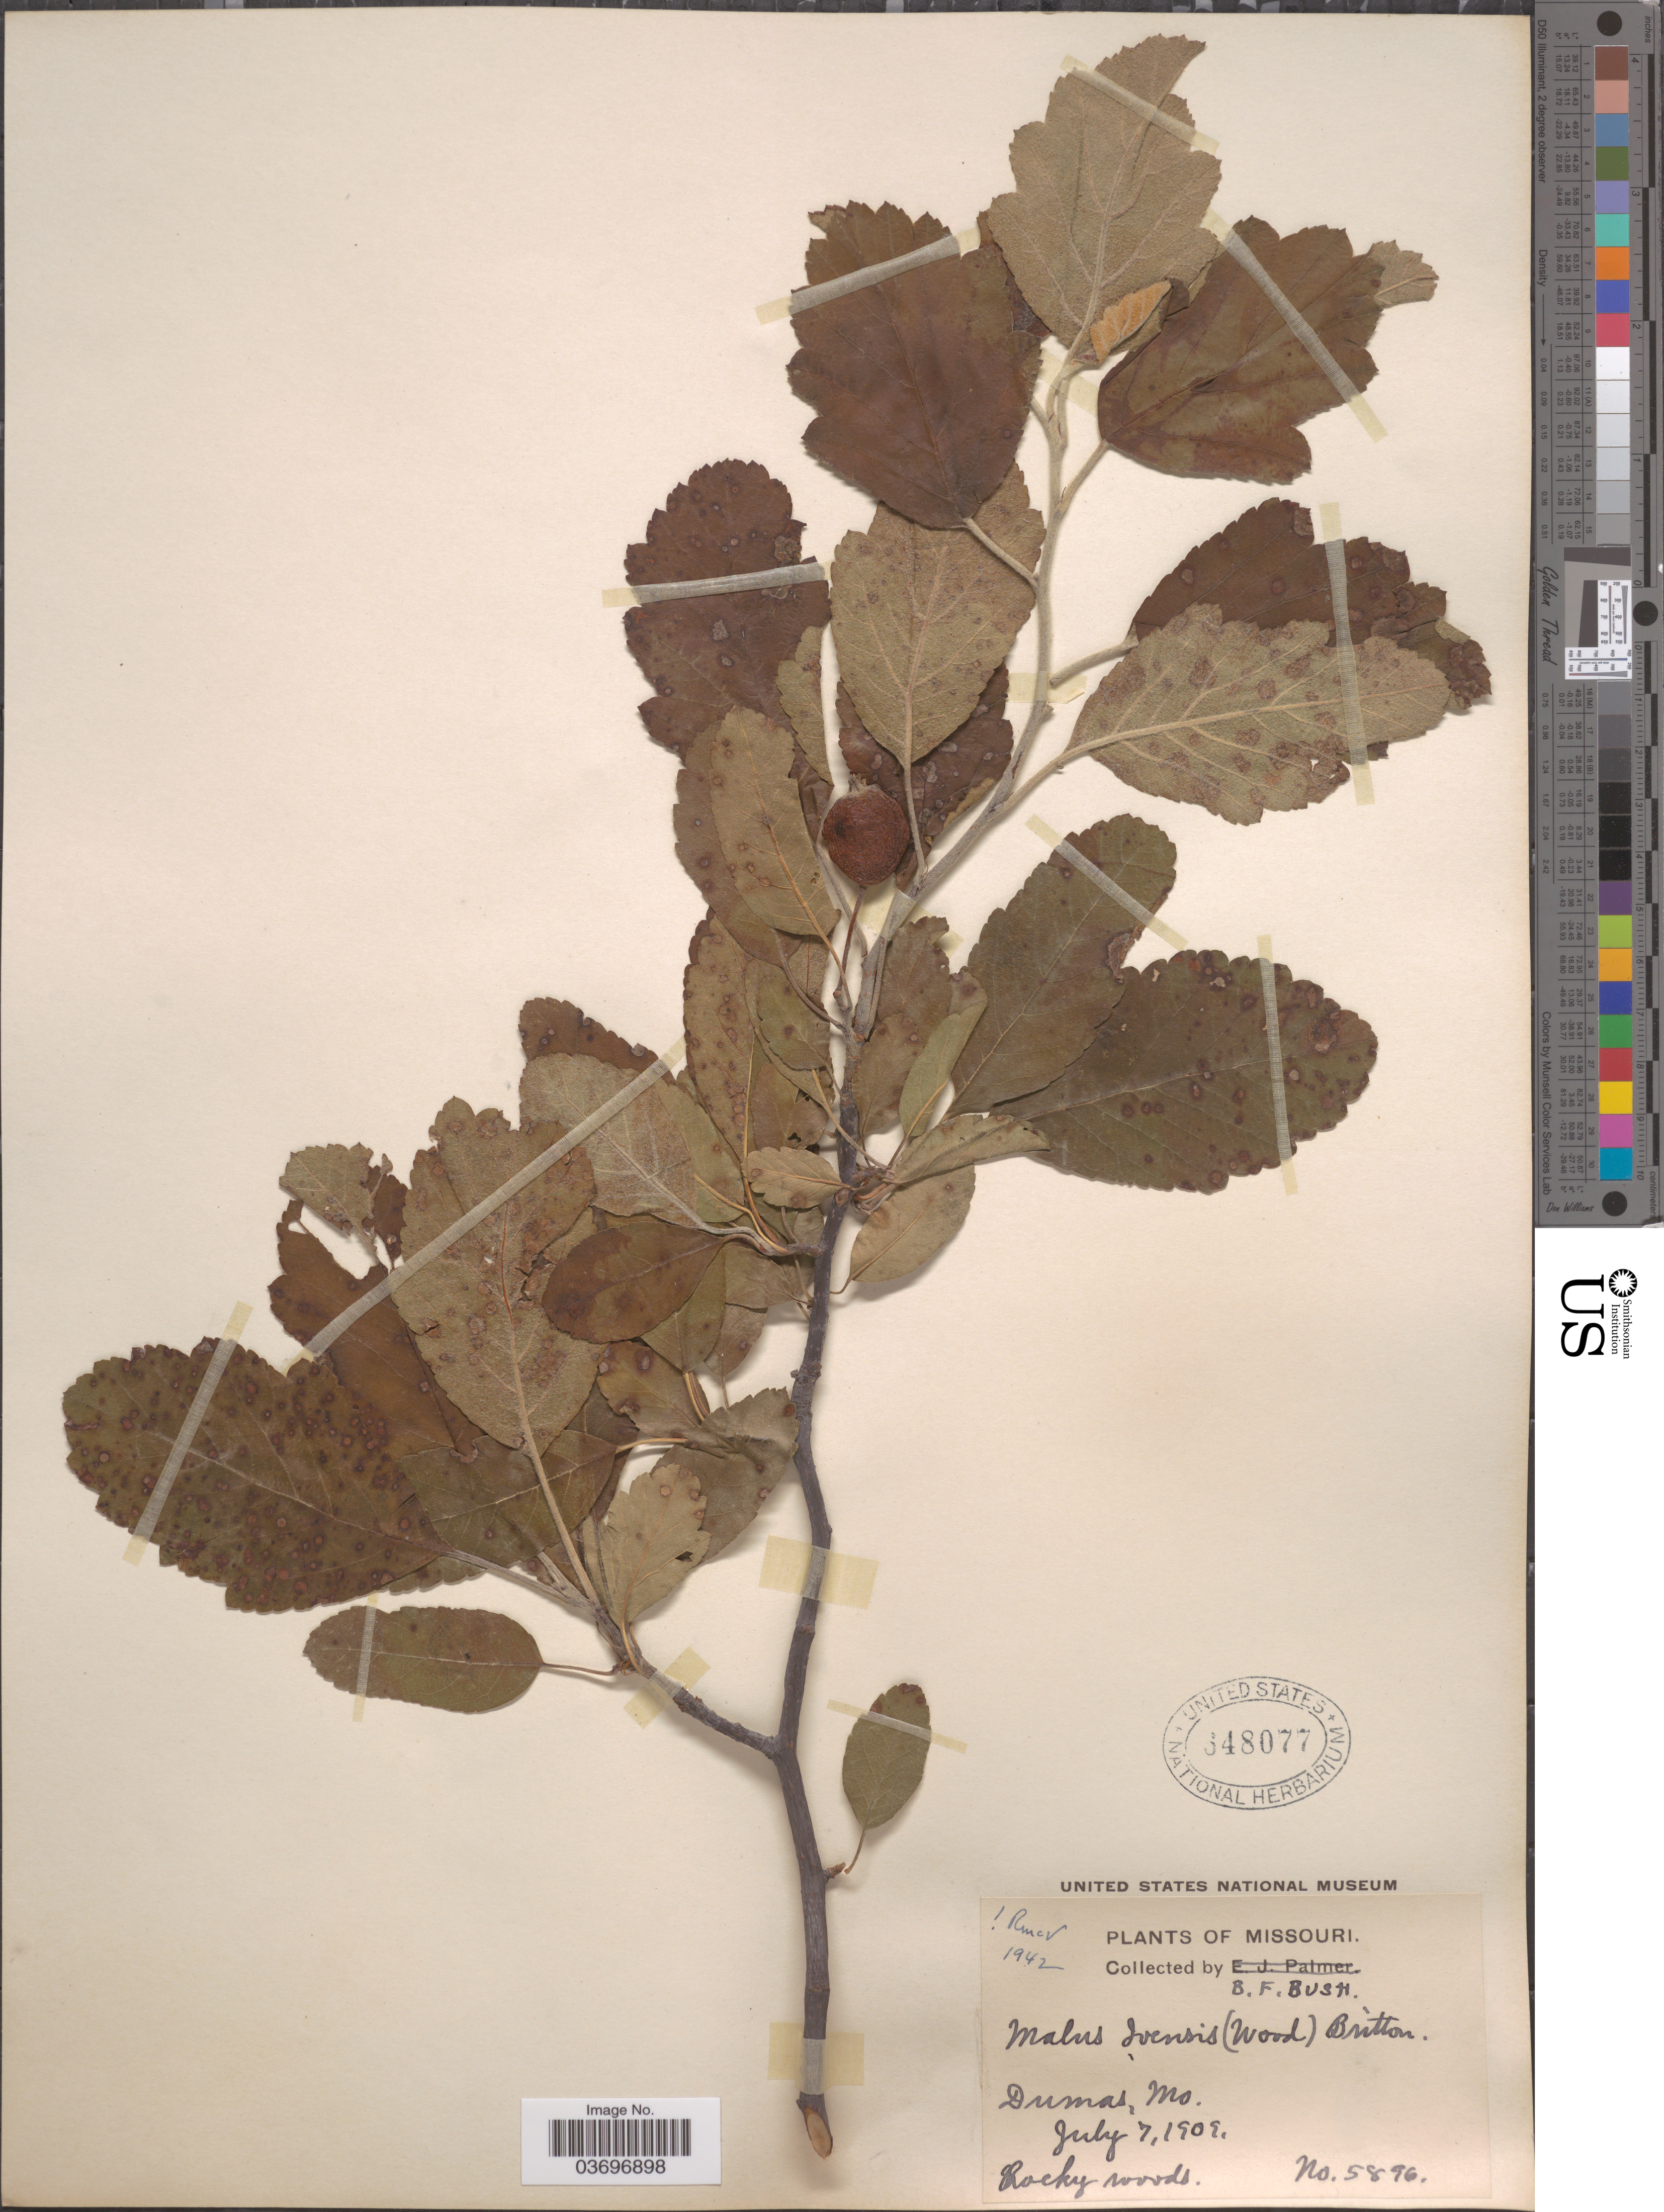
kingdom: Plantae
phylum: Tracheophyta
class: Magnoliopsida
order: Rosales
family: Rosaceae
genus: Malus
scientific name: Malus ioensis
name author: (Alph. Wood) Britton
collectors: B. F. Bush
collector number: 5896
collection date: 1909-07-07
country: United States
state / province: Missouri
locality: Dumas.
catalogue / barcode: US 348077